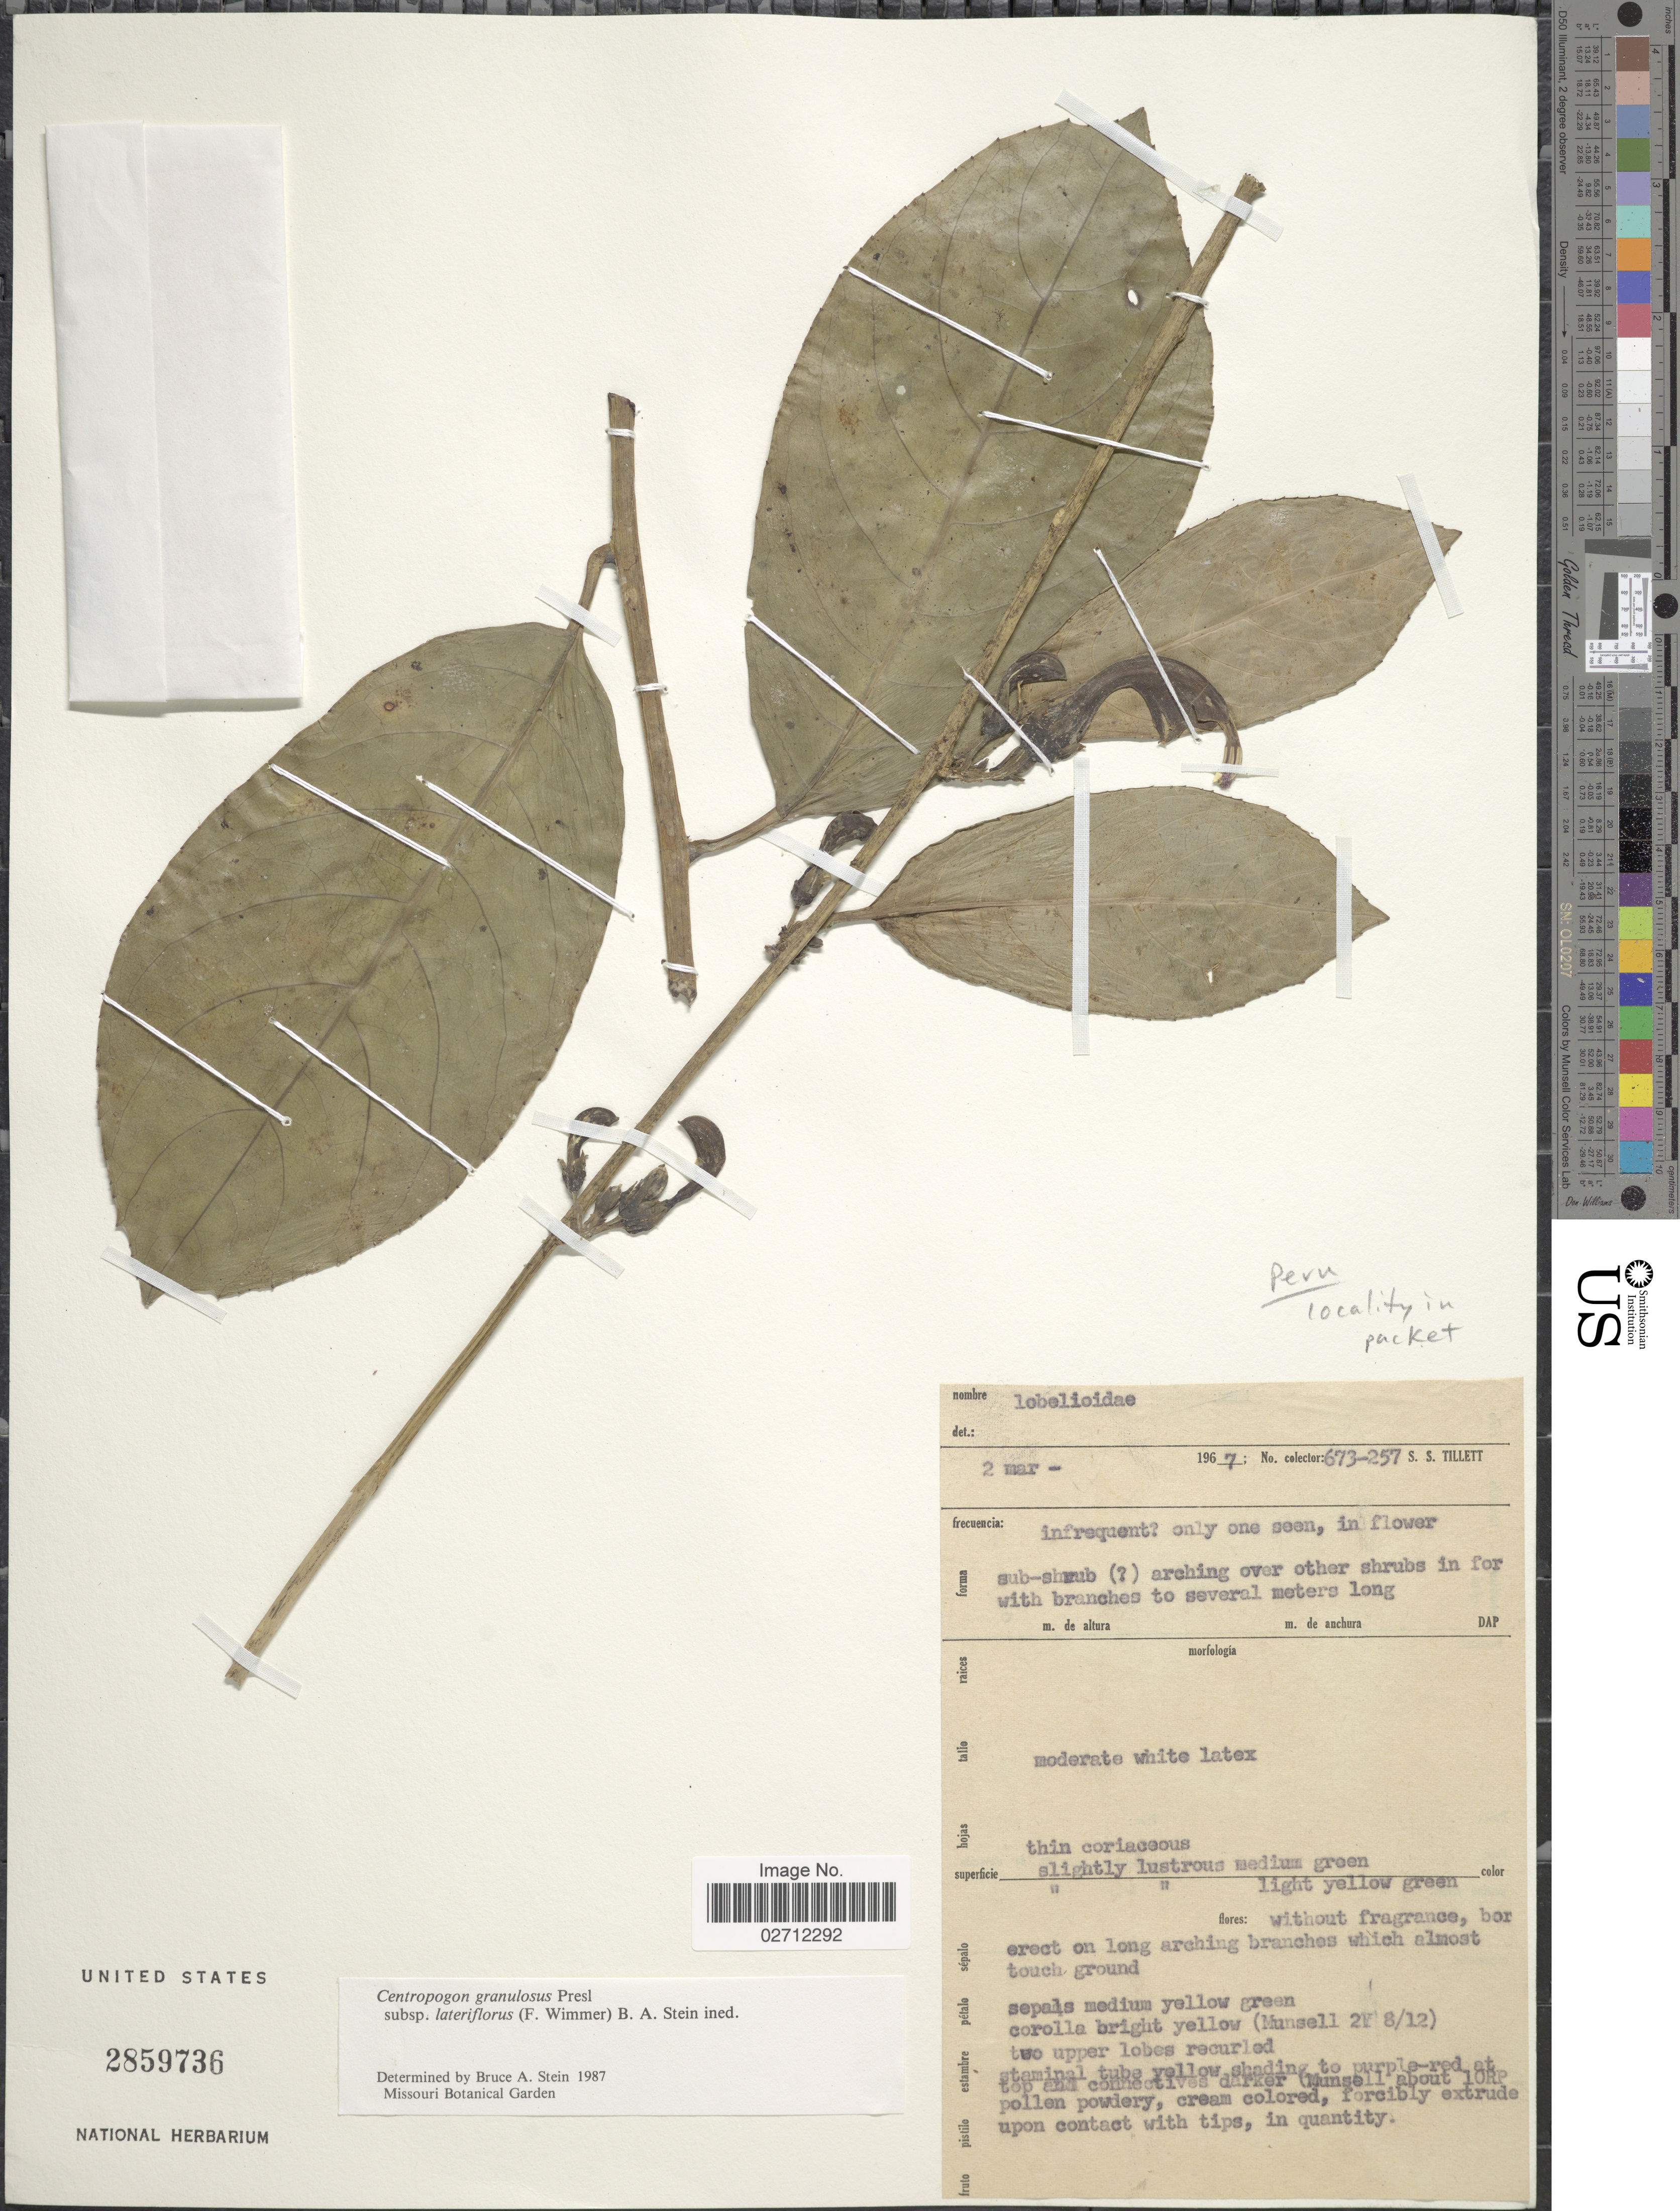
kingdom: Plantae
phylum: Tracheophyta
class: Magnoliopsida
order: Asterales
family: Campanulaceae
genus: Centropogon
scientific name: Centropogon granulosus subsp. lateriflorus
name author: (E. Wimm.) B.A. Stein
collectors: S. S. Tillett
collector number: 673-257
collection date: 1967-03-02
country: Peru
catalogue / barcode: US 2859736